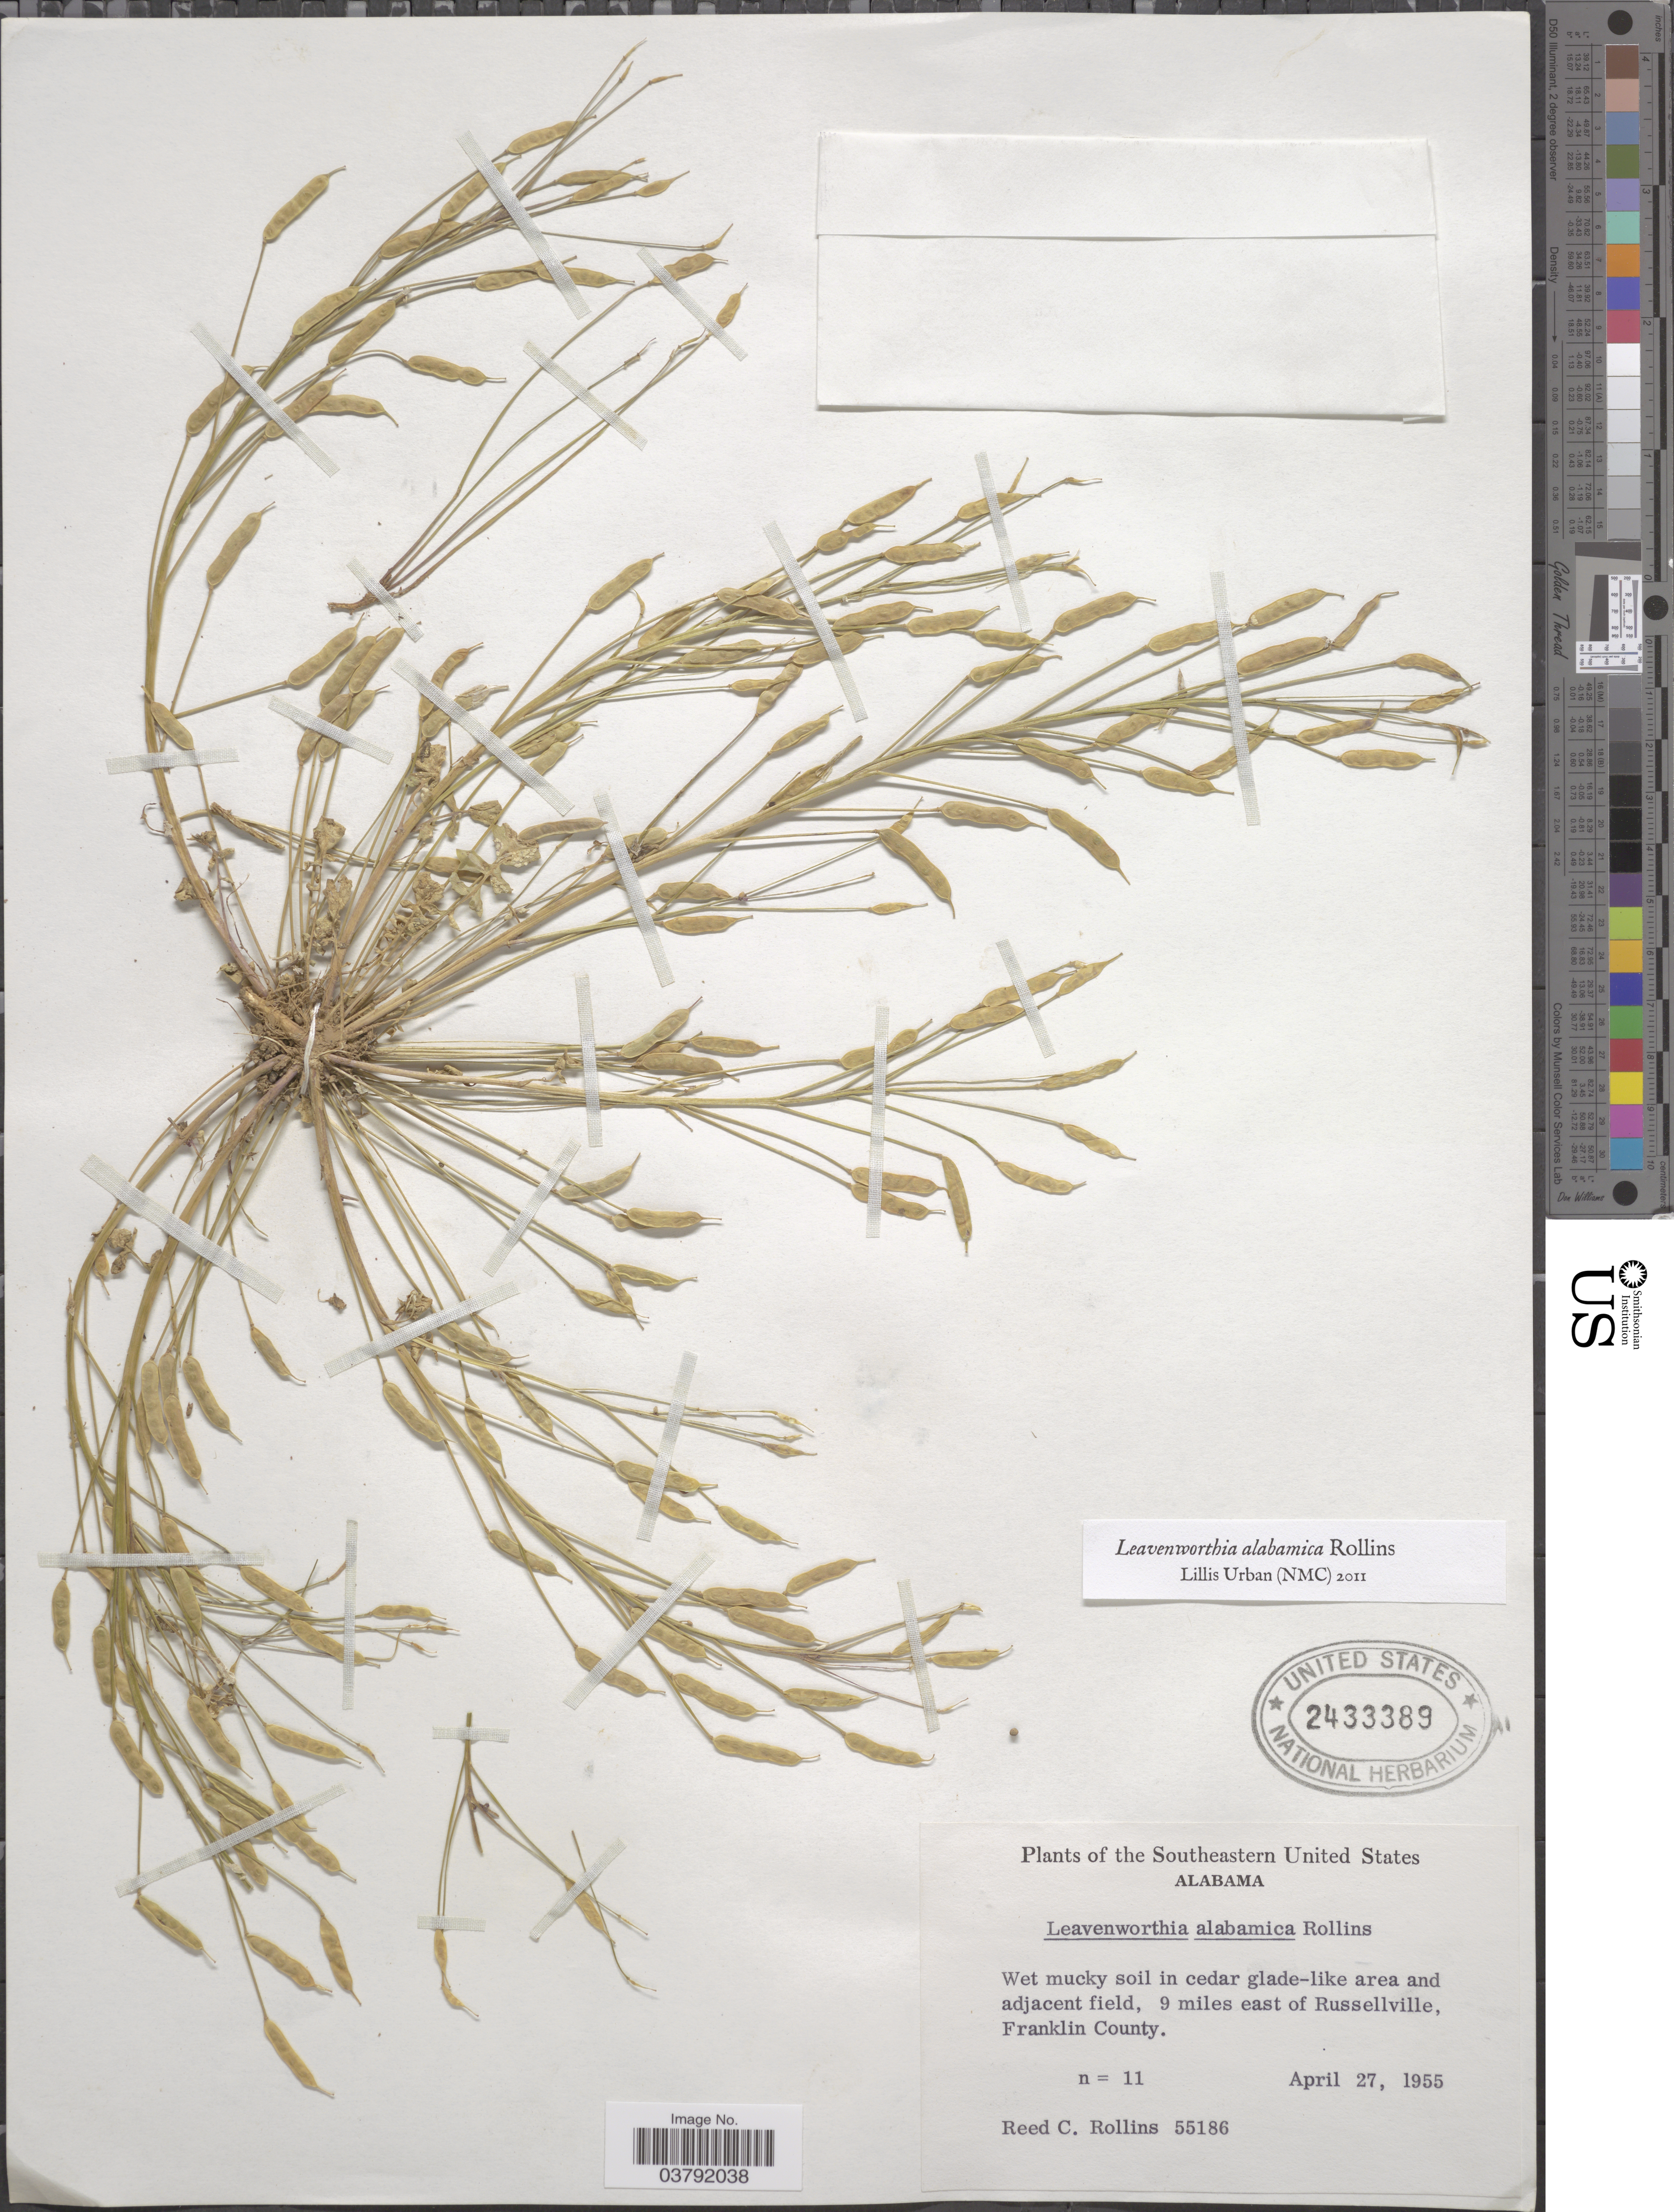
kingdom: Plantae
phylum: Tracheophyta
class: Magnoliopsida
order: Brassicales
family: Brassicaceae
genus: Leavenworthia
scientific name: Leavenworthia alabamica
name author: Rollins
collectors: R. C. Rollins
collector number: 55186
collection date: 1955-04-27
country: United States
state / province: Alabama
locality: Southeastern United States. 9 miles east of Russellville, Franklin County.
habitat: wet mucky soil in cedar glade like area and adjacent field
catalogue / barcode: US 2433389